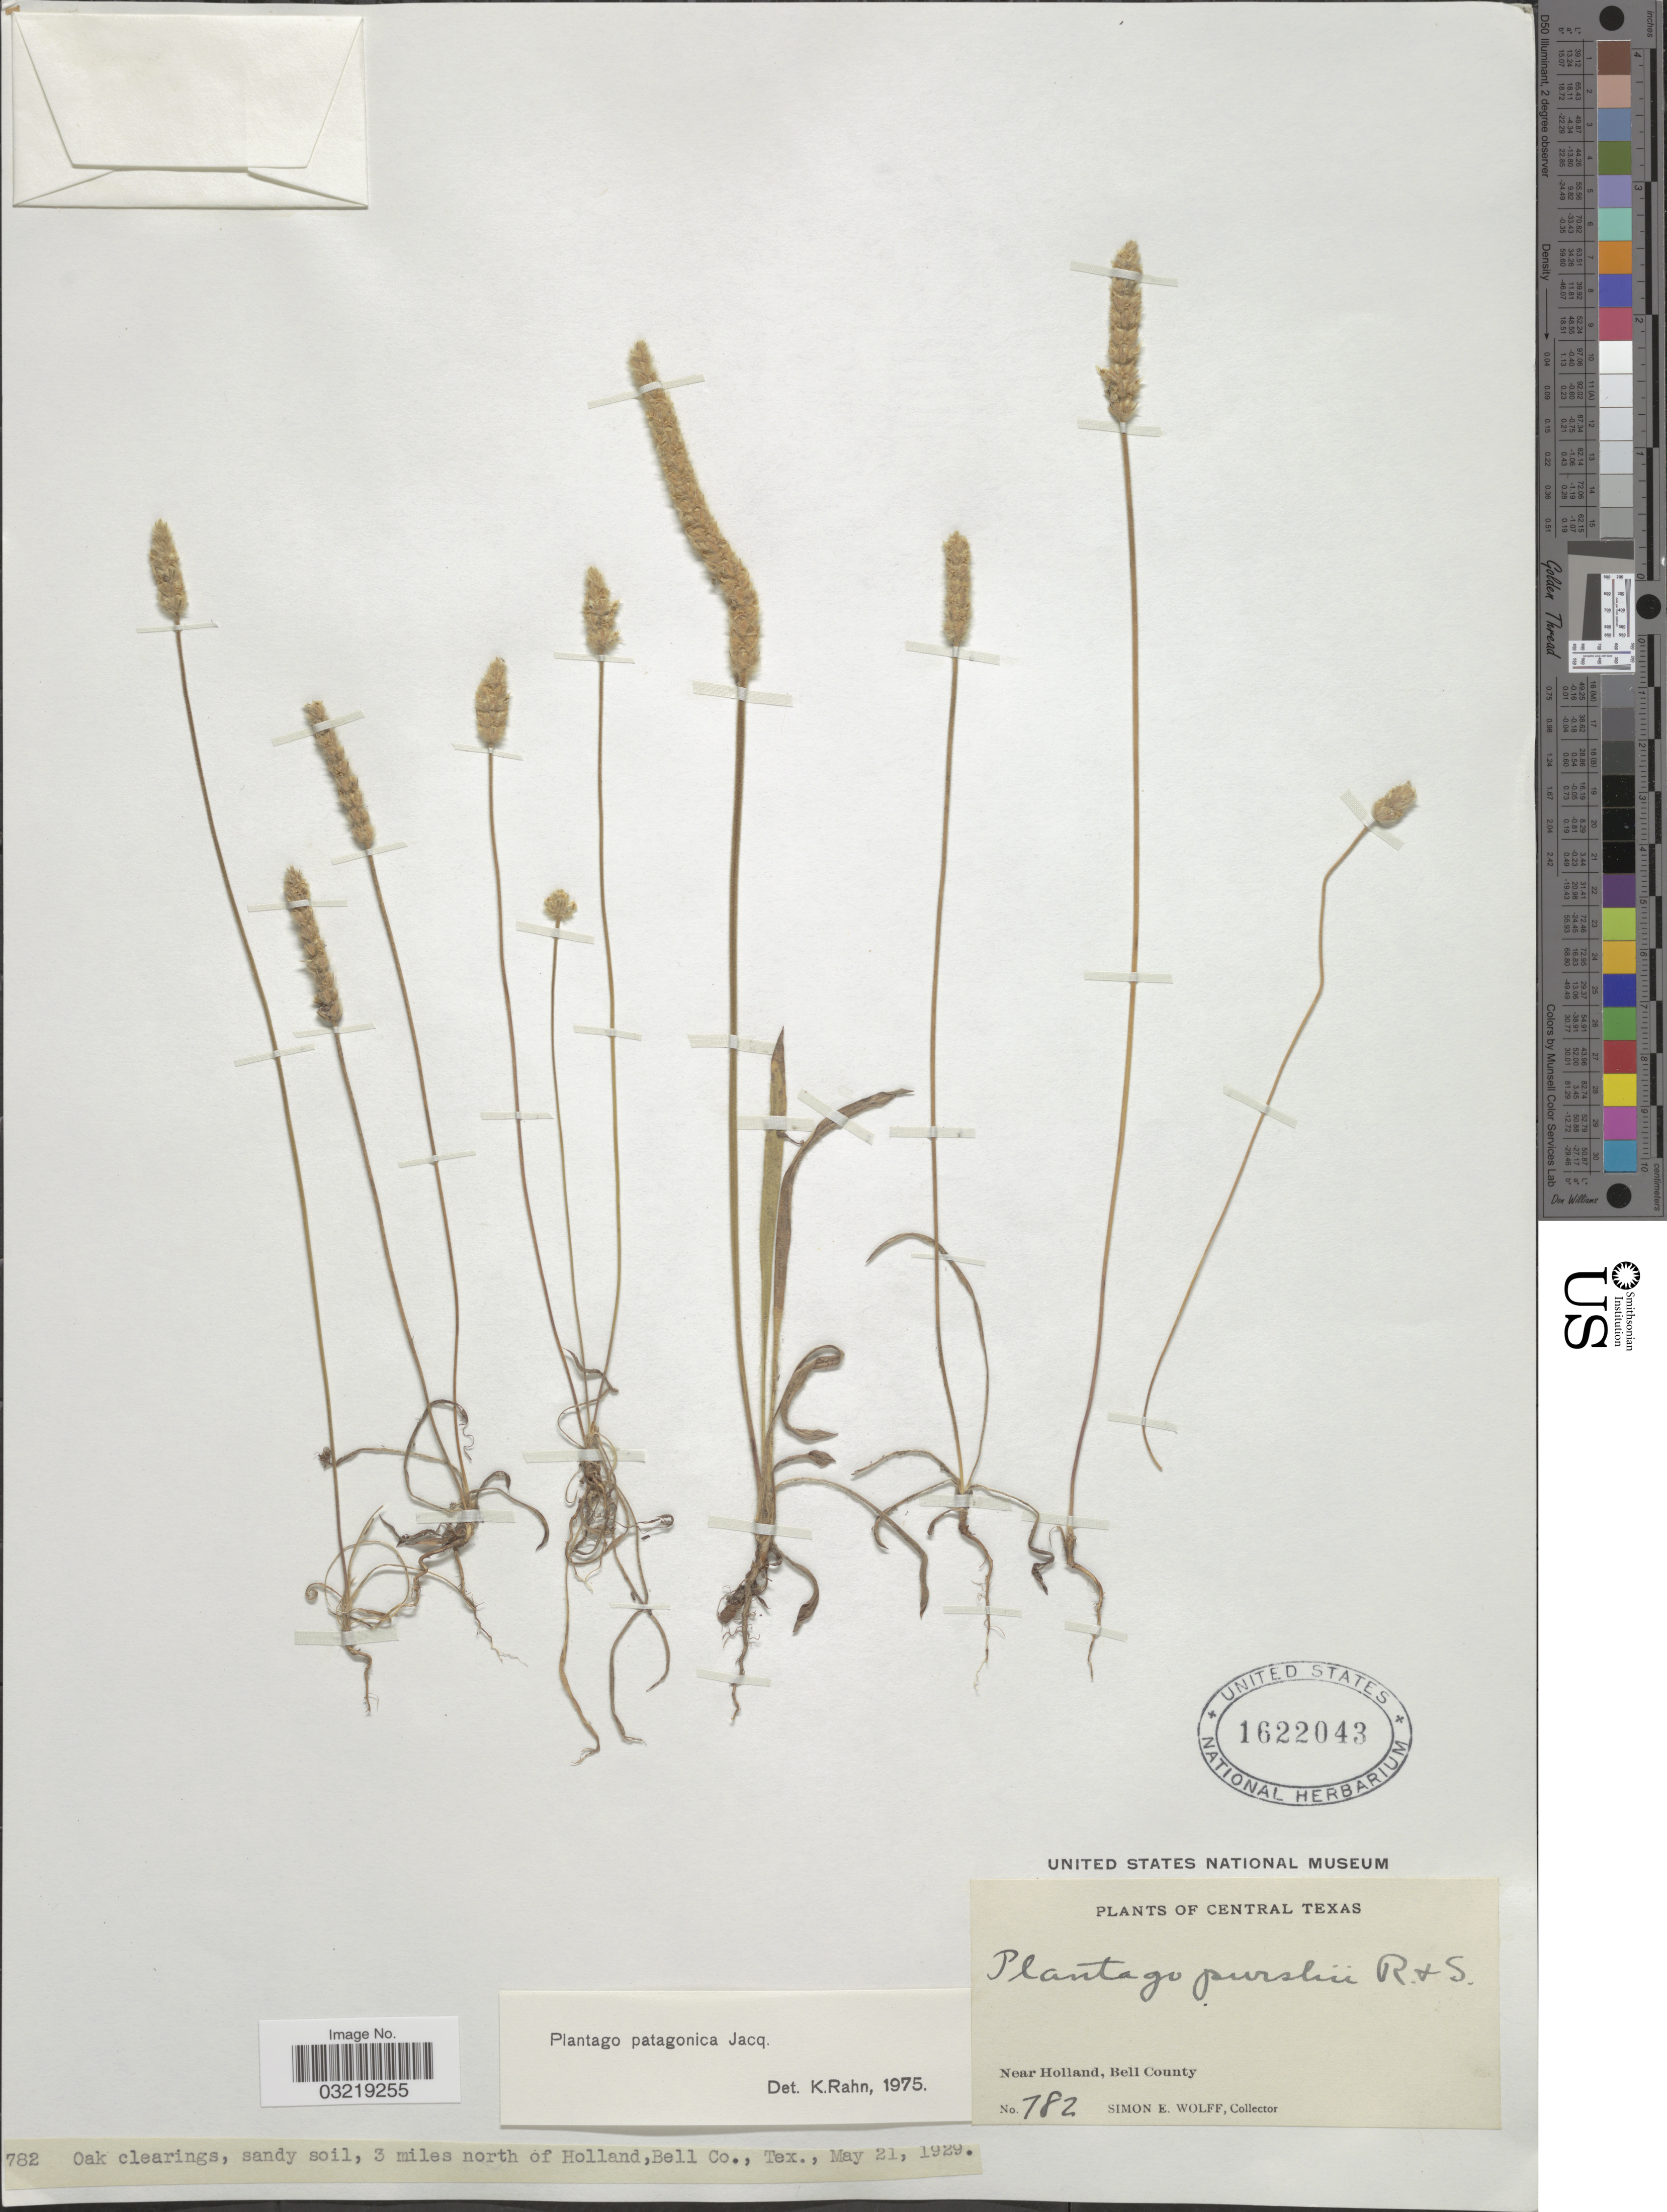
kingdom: Plantae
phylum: Tracheophyta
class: Magnoliopsida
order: Lamiales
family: Plantaginaceae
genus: Plantago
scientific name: Plantago patagonica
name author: Jacq.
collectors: S. E. Wolff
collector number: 782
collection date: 1929-05-21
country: United States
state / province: Texas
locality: Central Texas. Oak clearings, sandy soil, 3 miles north of Holland, Bell Co.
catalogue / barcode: US 1622043